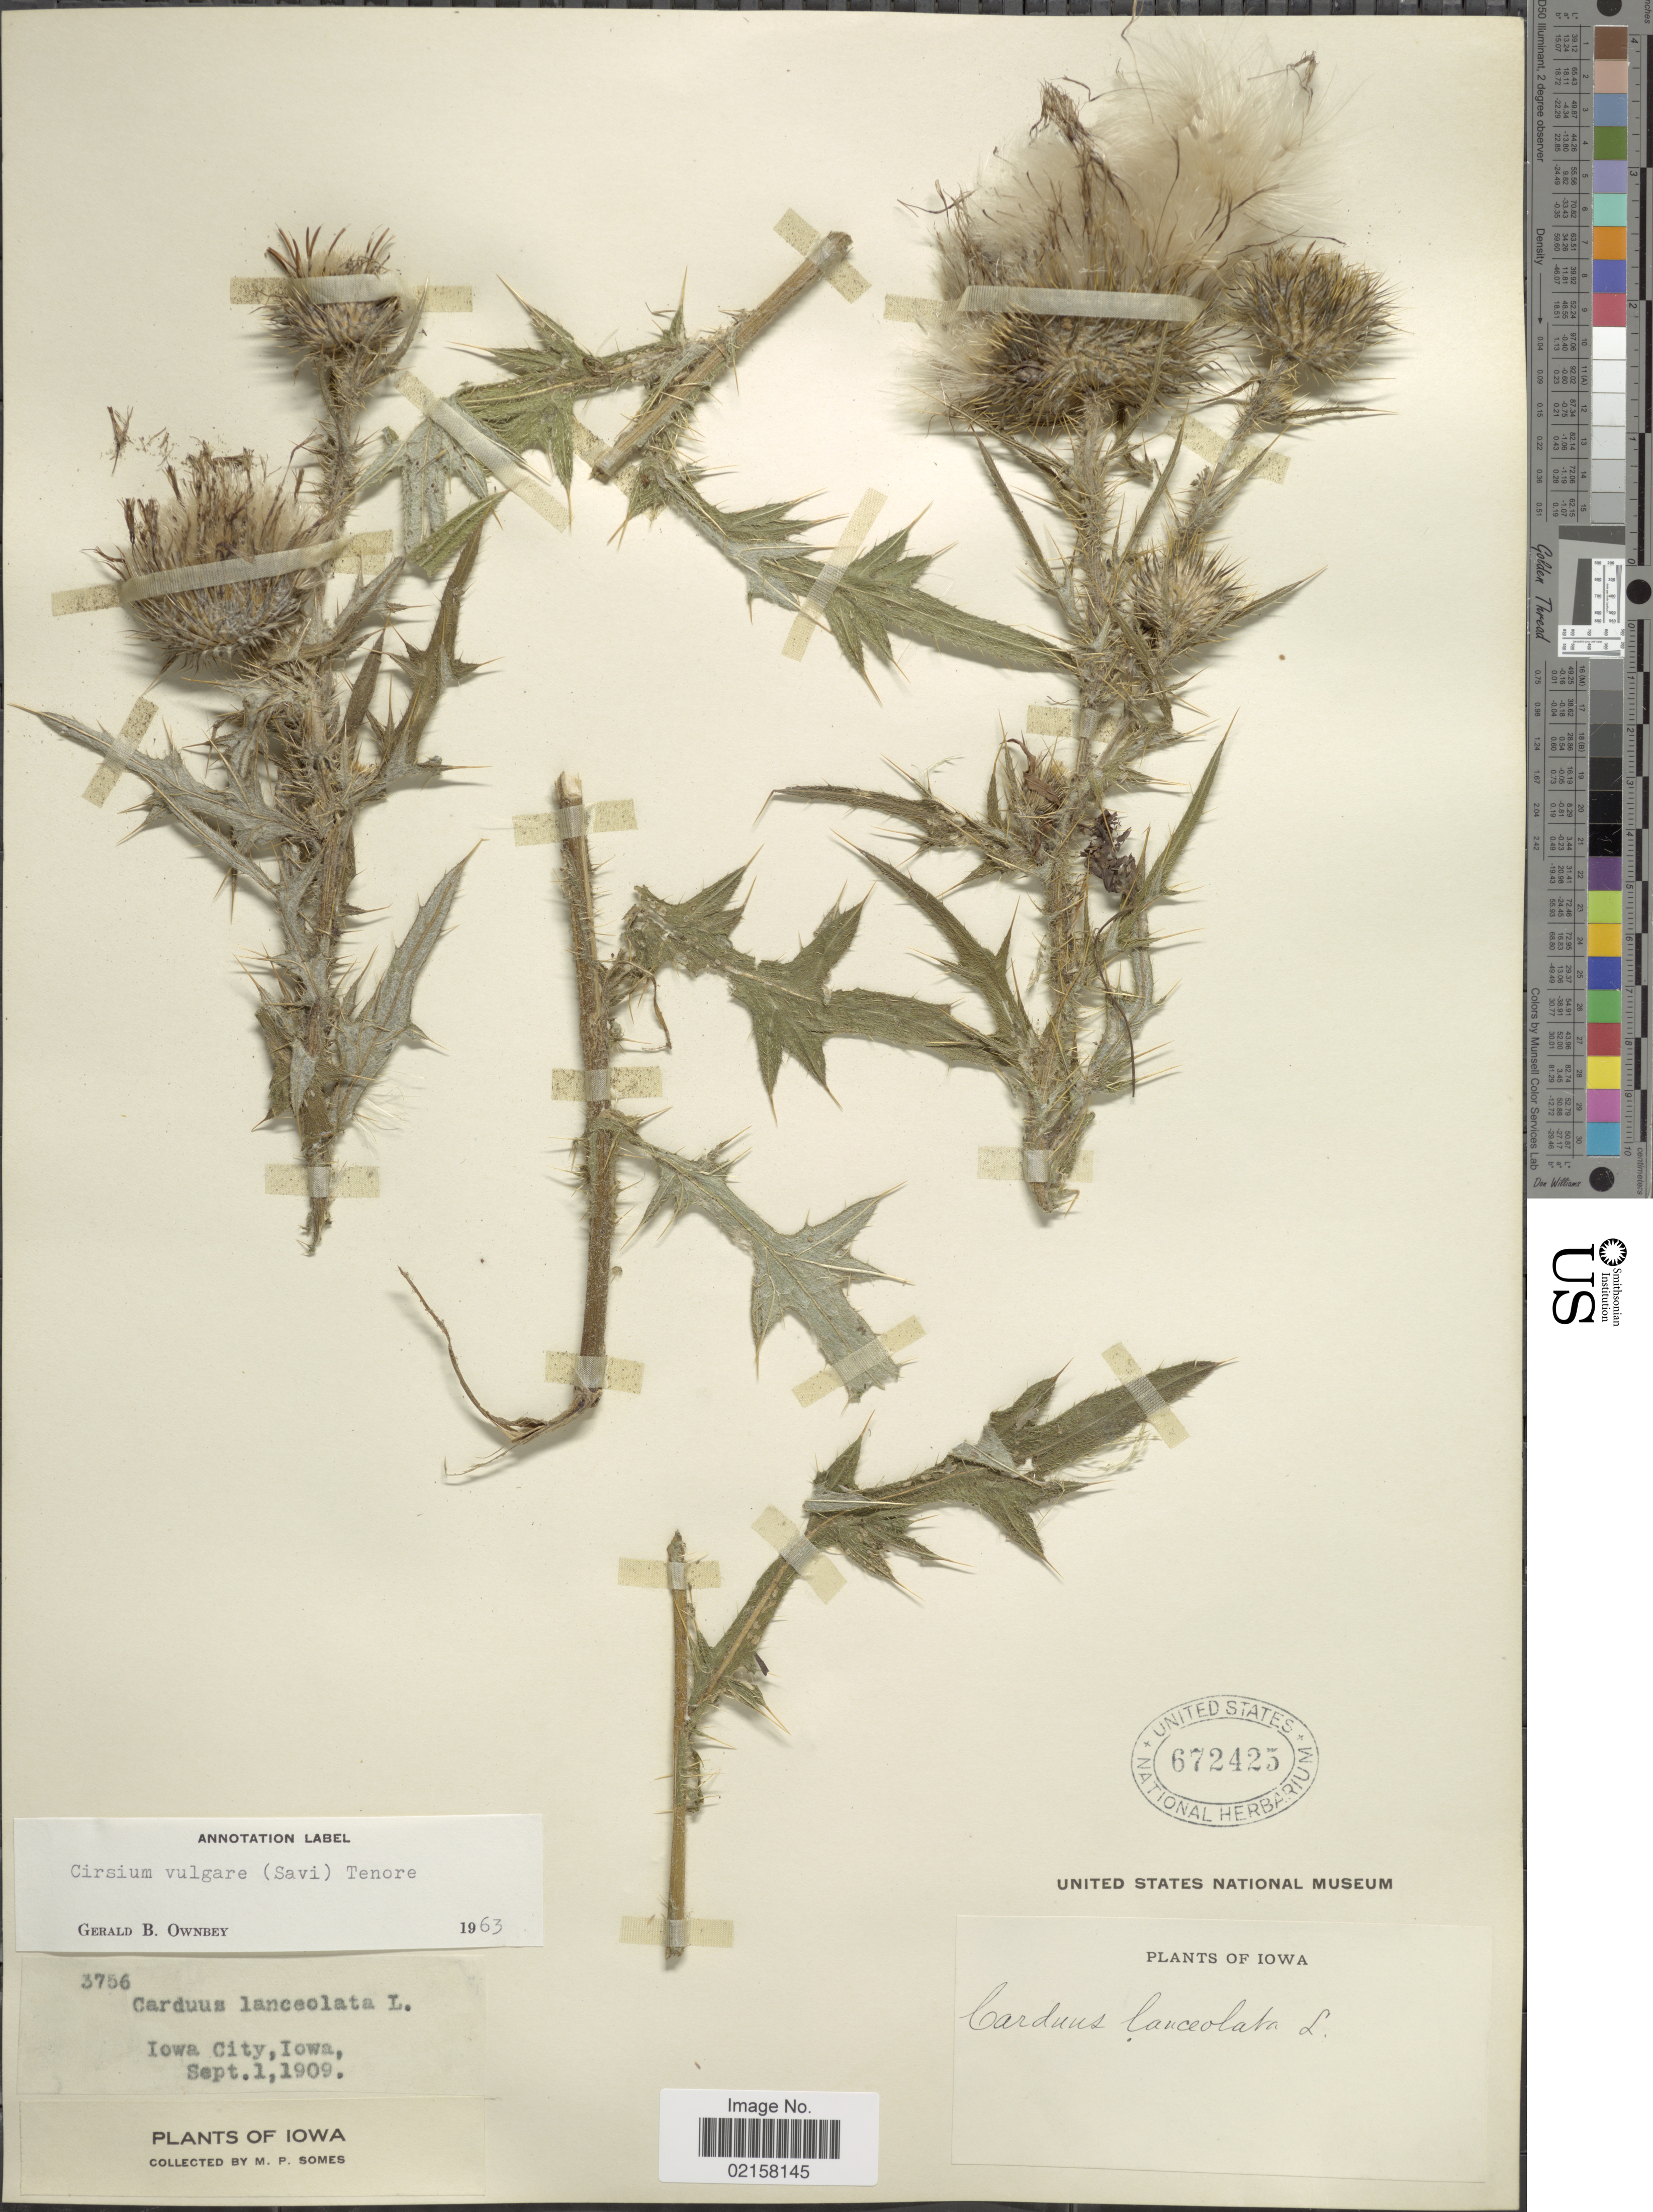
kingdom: Plantae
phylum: Tracheophyta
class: Magnoliopsida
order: Asterales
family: Asteraceae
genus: Cirsium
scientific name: Cirsium vulgare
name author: (Savi) Ten.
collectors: M. Somes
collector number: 3756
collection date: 1909-09-01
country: United States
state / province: Iowa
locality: Iowa City.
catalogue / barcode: US 672425